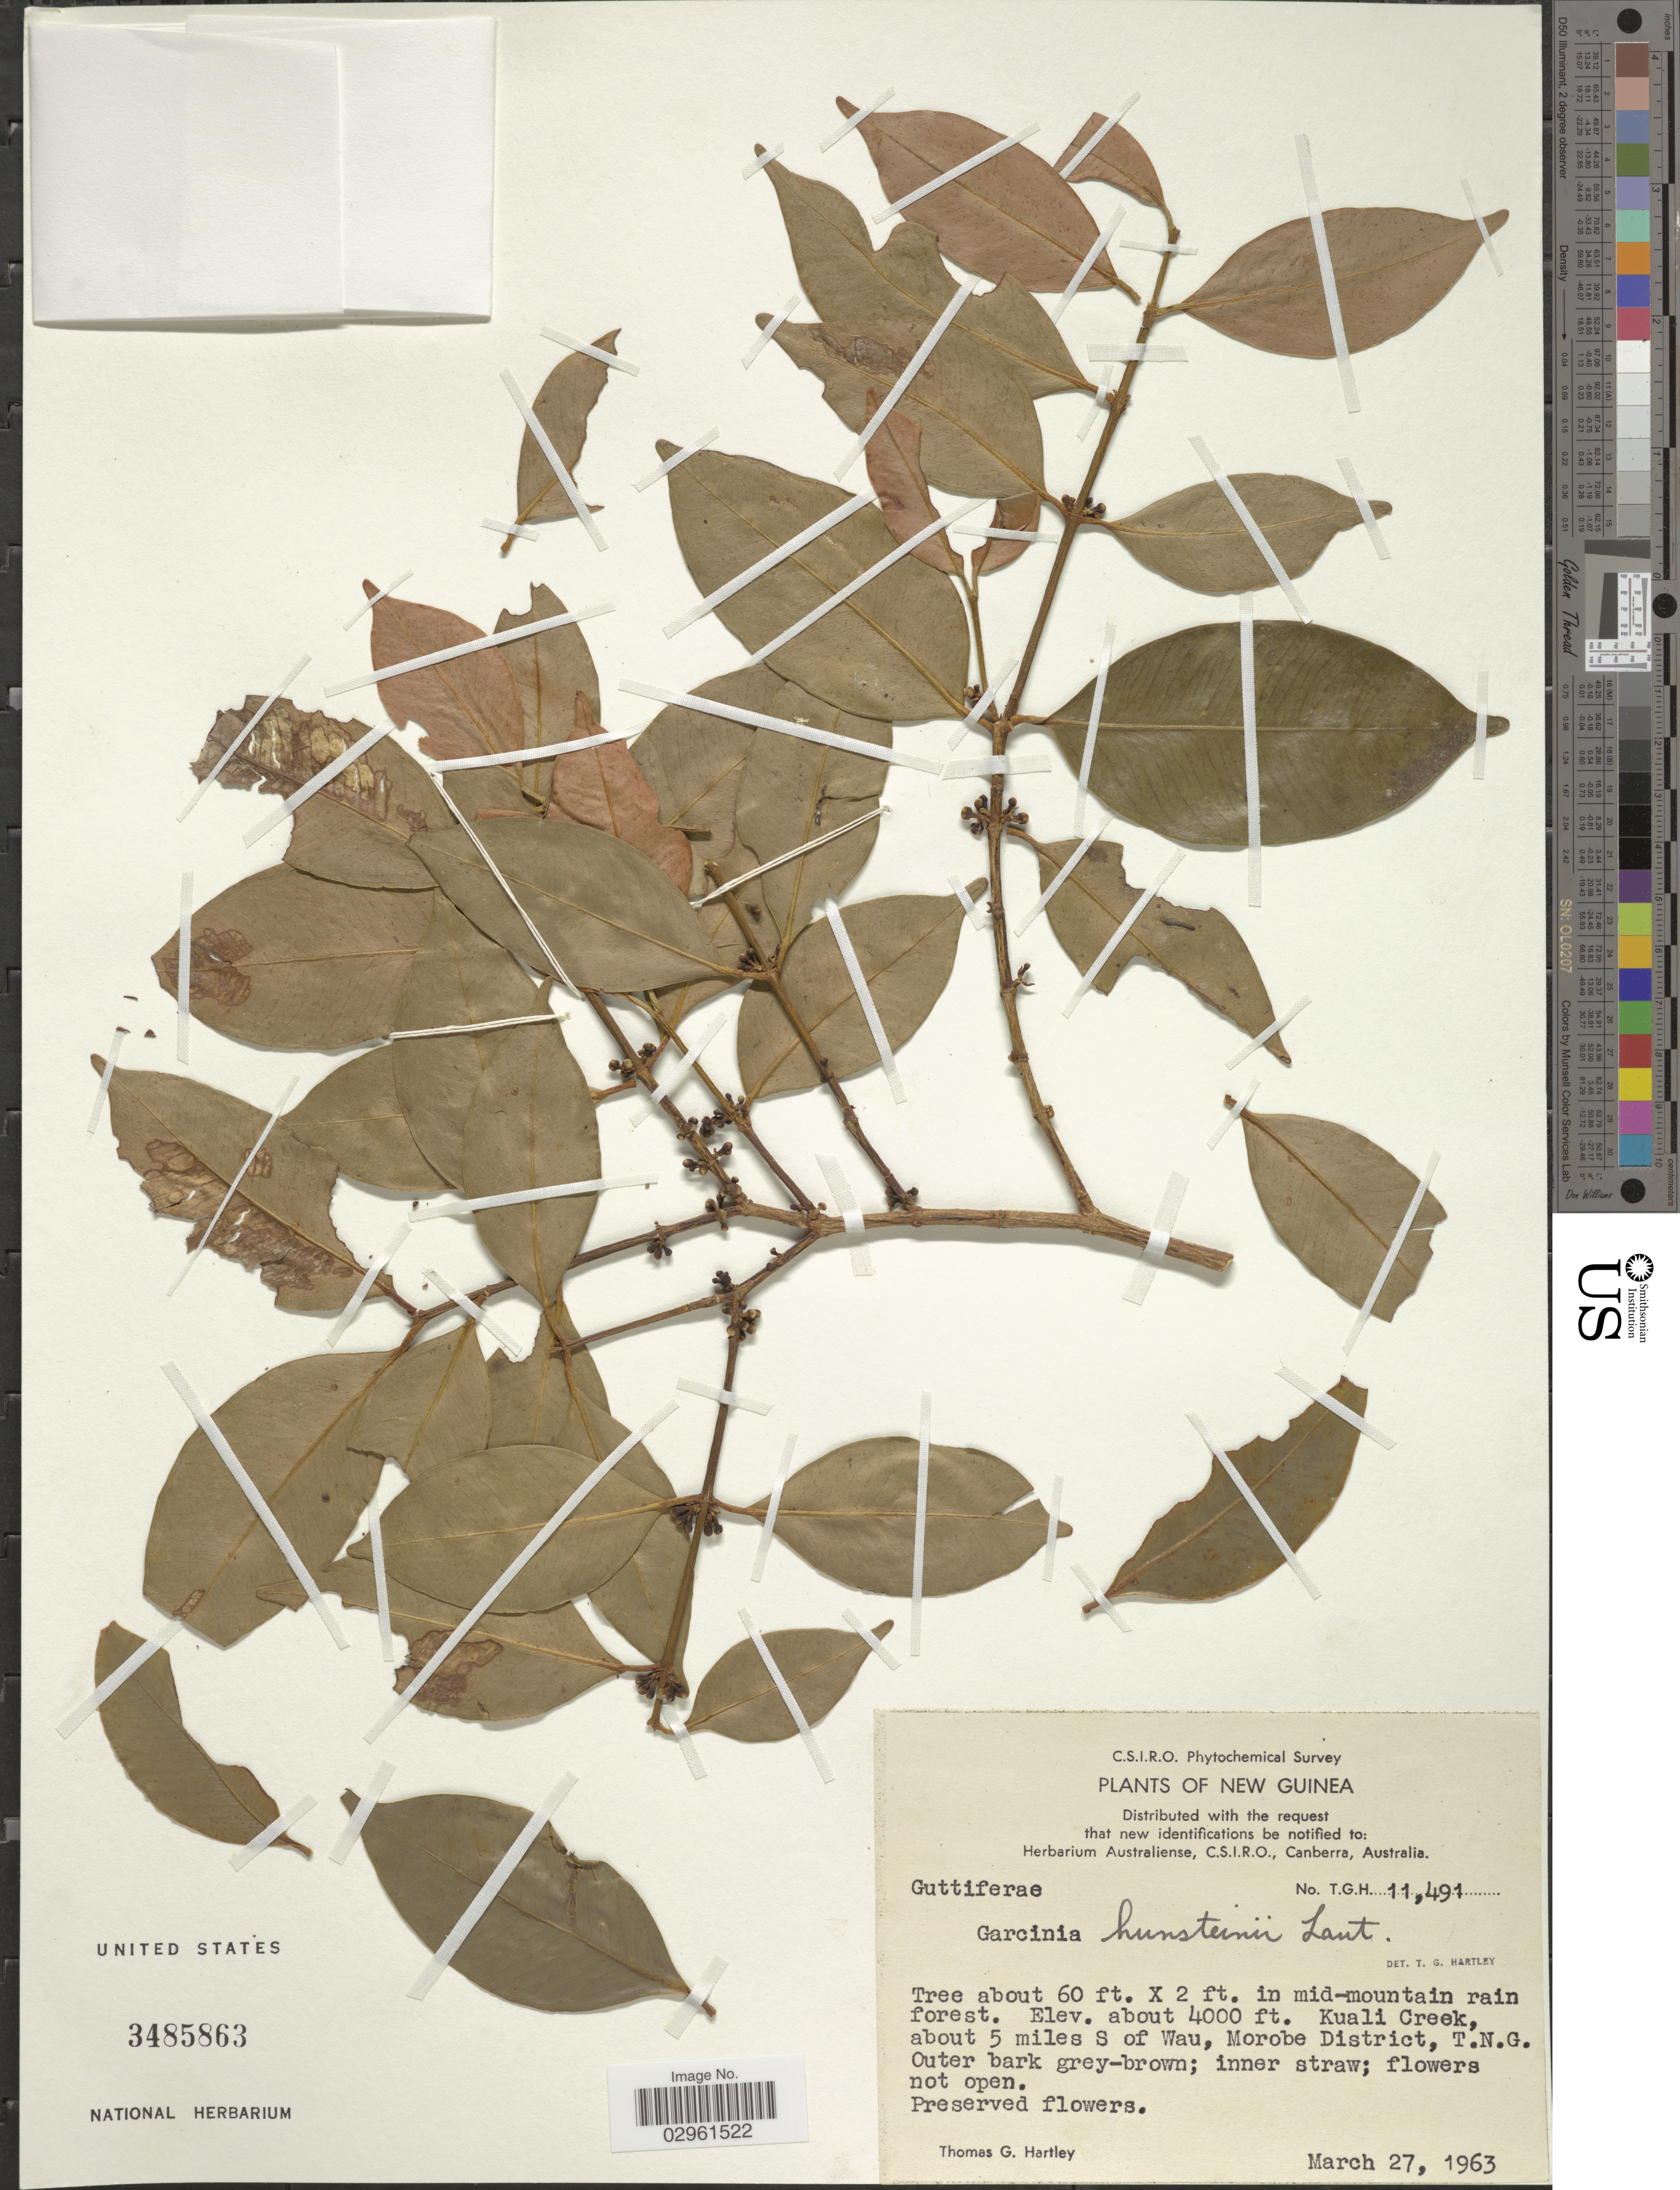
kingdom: Plantae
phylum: Tracheophyta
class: Magnoliopsida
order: Malpighiales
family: Clusiaceae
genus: Garcinia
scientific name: Garcinia hunsteinii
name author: Lauterb.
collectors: T. G. Hartley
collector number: T.G.H.11491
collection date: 1963-03-27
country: Papua New Guinea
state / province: Morobe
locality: New Guinea, Kuali Creek, about 5 miles S of Wau, Morobe District, T.N.G.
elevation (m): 1219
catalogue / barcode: US 3485863